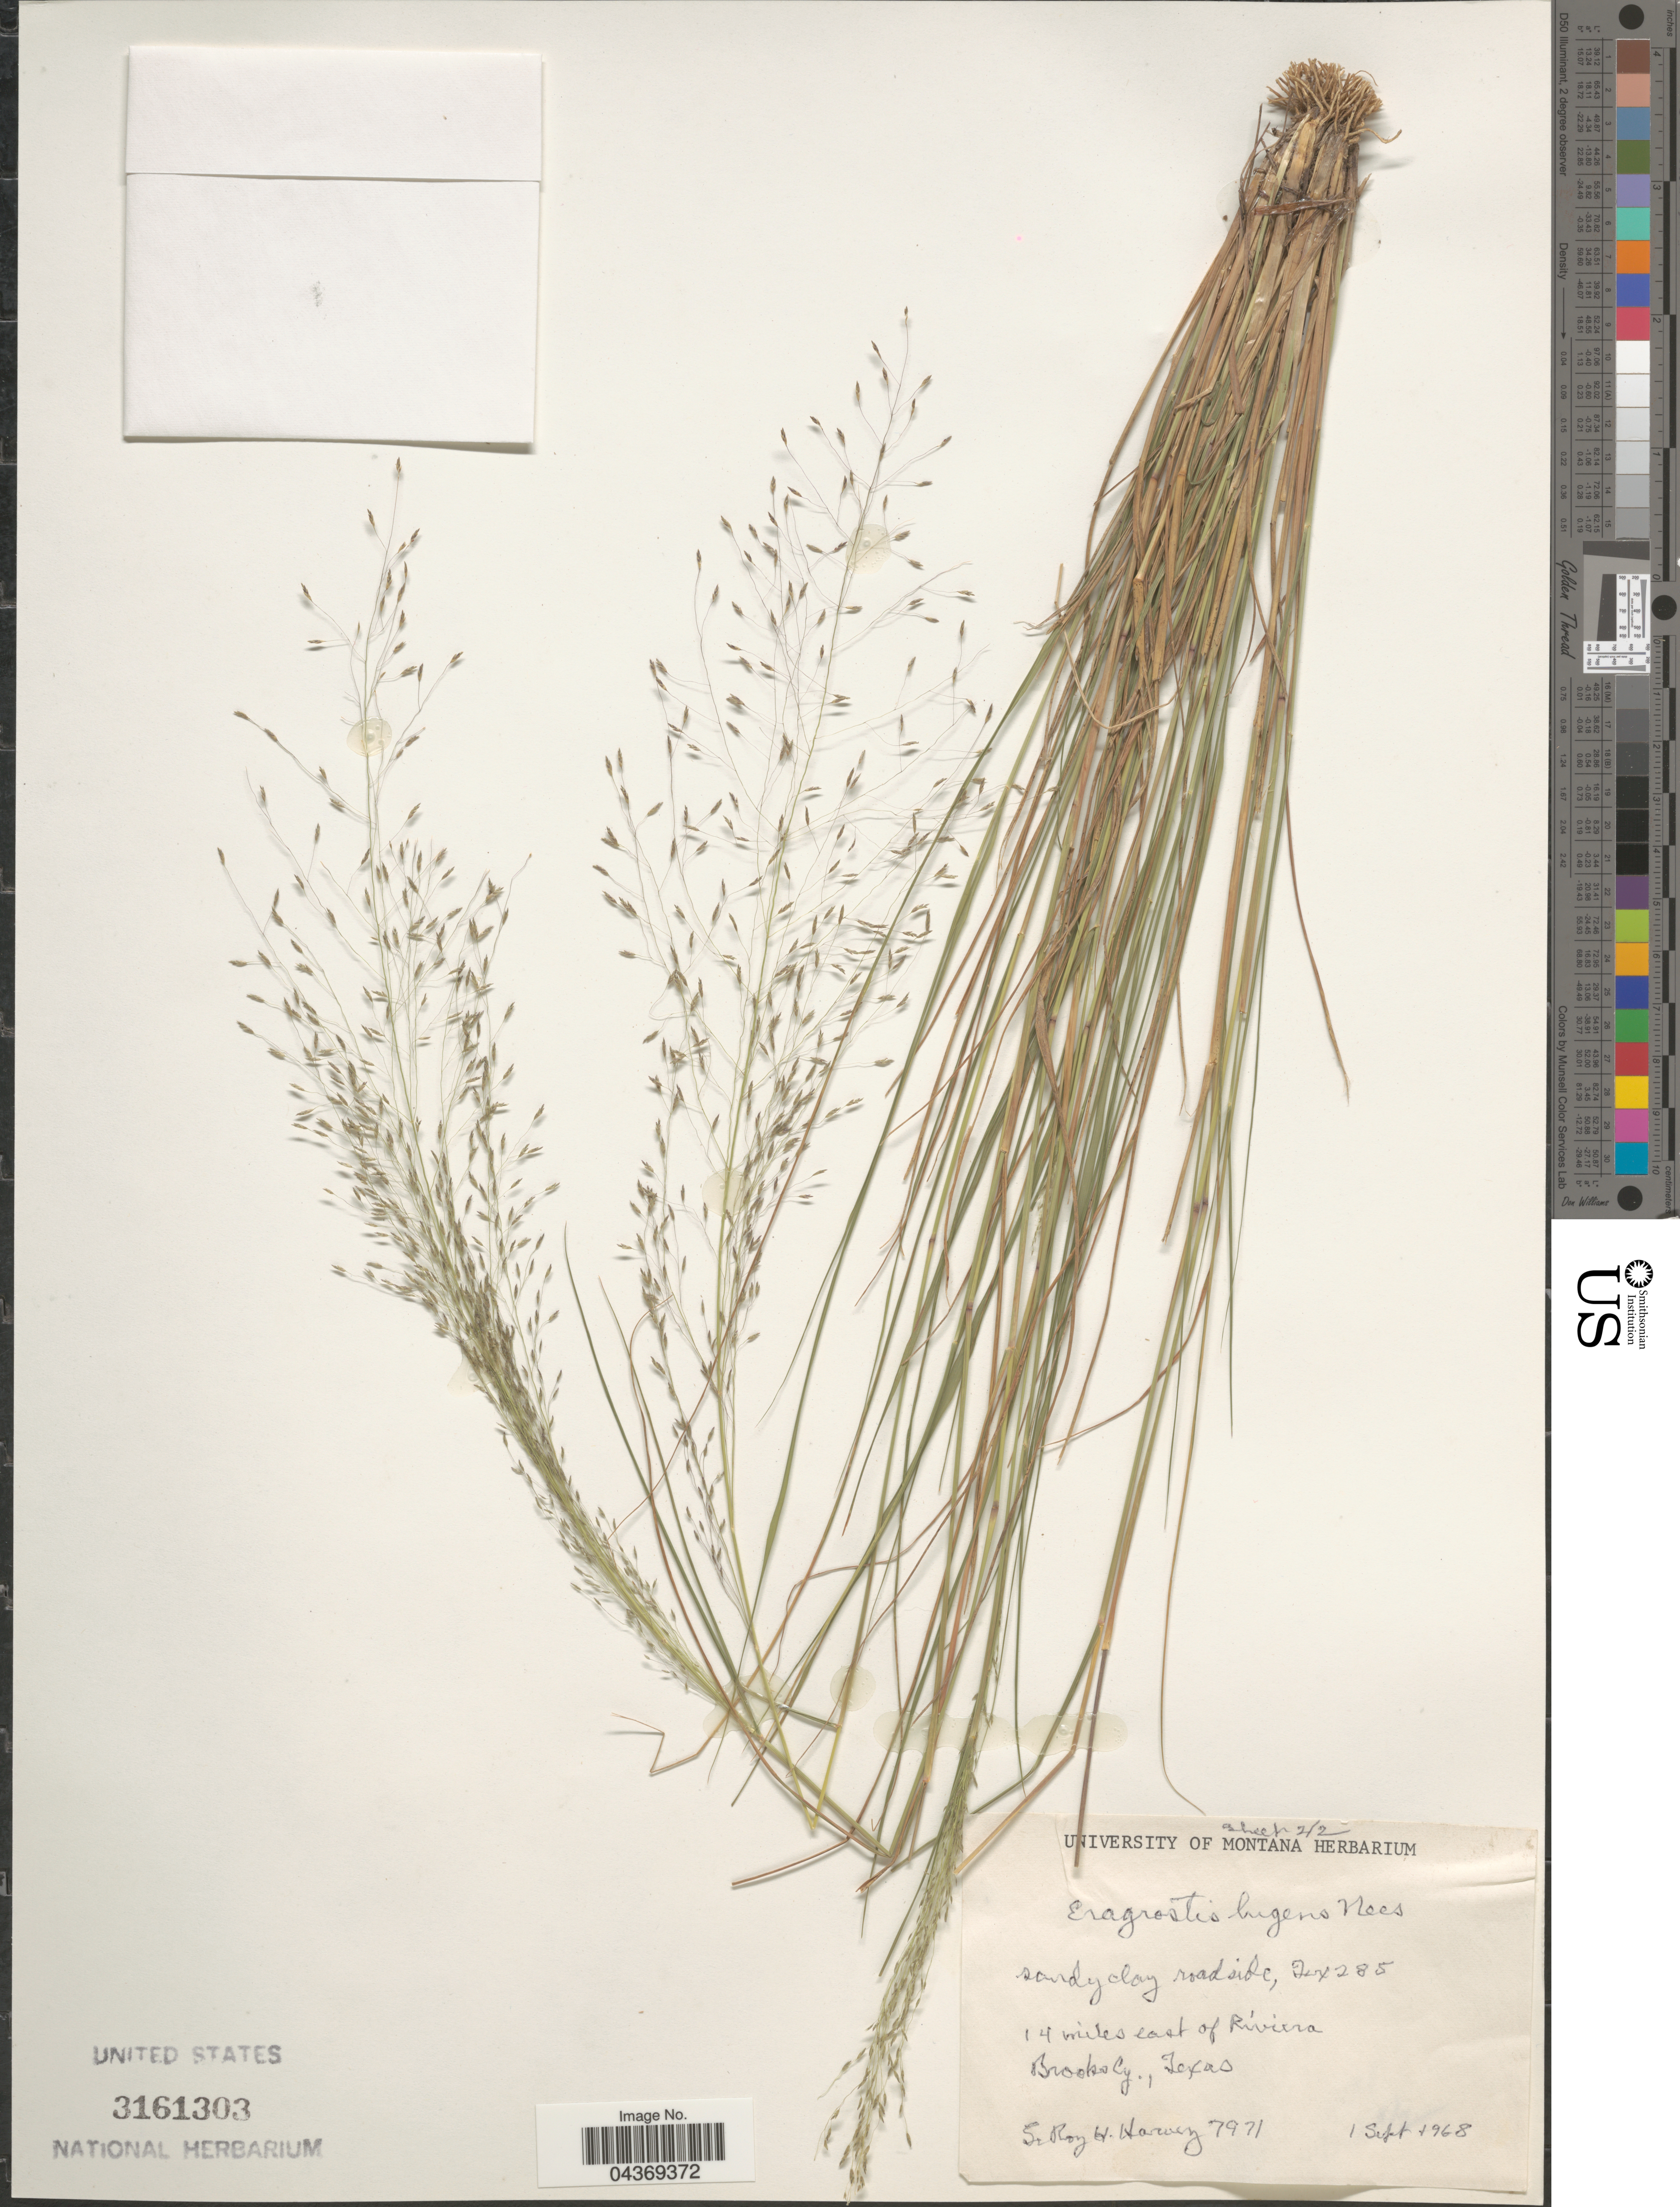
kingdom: Plantae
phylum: Tracheophyta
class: Liliopsida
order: Poales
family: Poaceae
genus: Eragrostis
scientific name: Eragrostis lugens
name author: Nees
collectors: L. H. Harvey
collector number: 7971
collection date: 1968-09-01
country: United States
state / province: Texas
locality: Sandy clay roadside, Texas 285. 14 miles east of Riviera, Brooks Cy.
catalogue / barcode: US 3161303